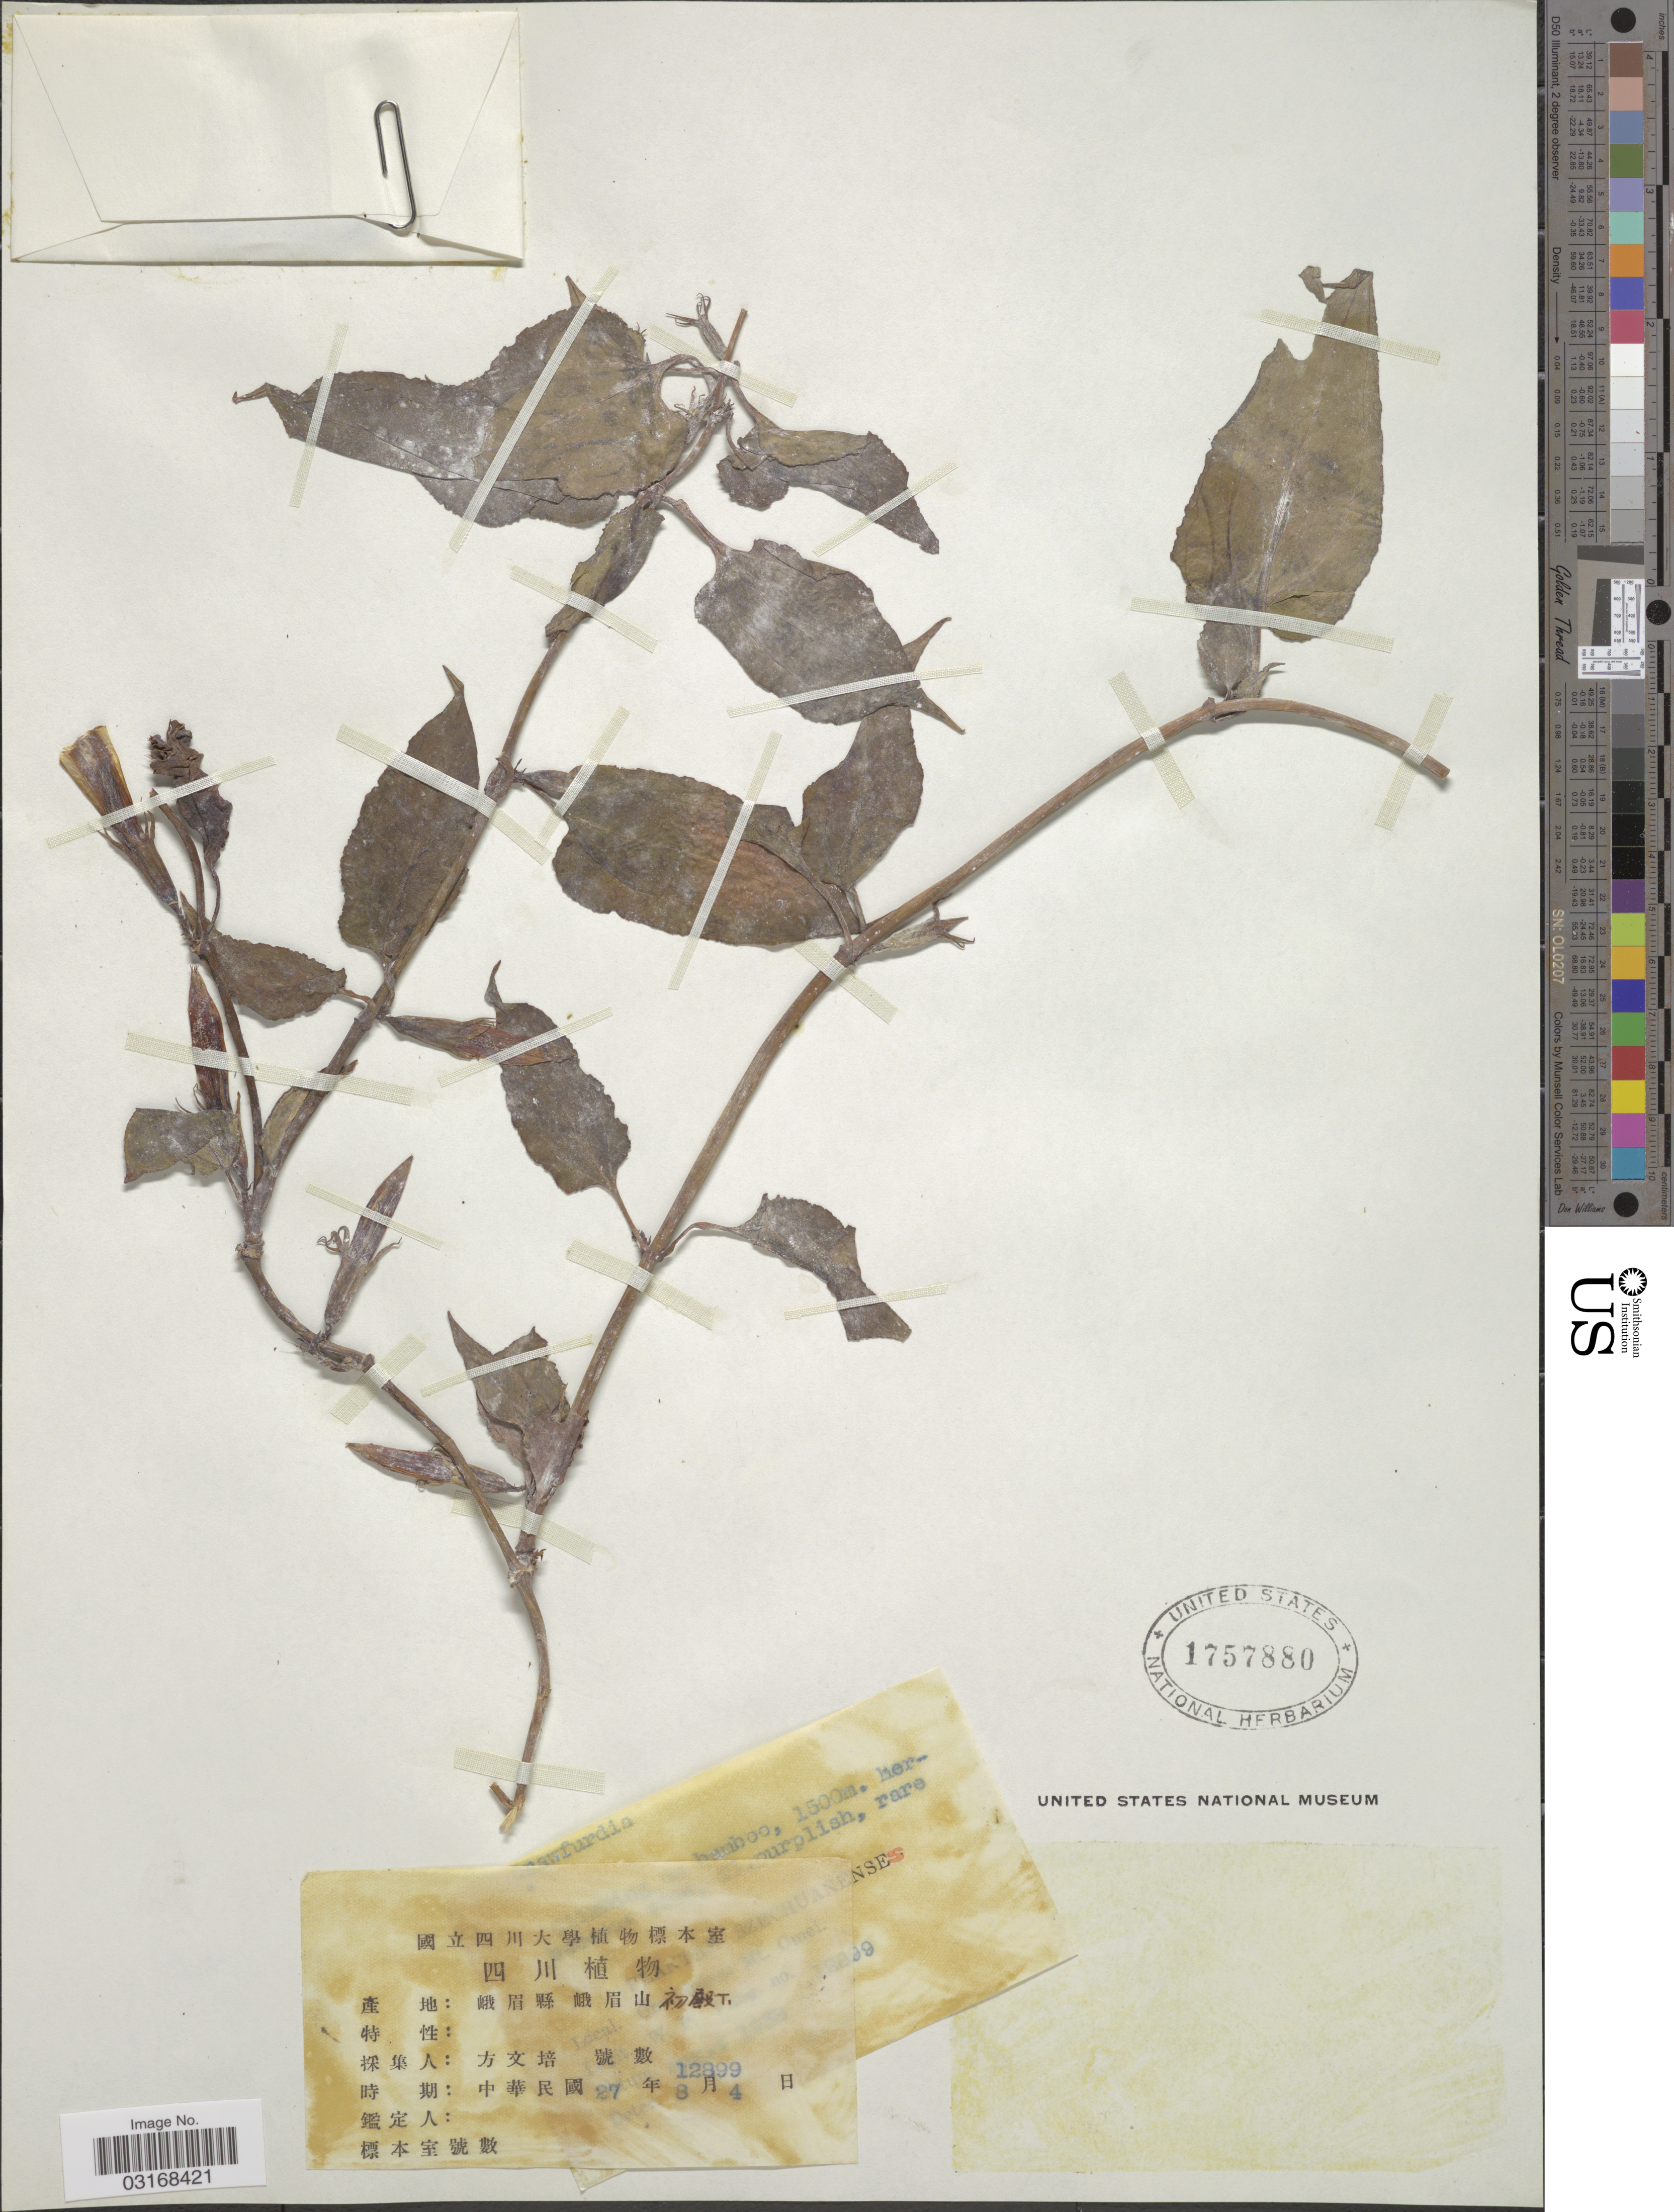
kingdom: Plantae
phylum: Tracheophyta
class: Magnoliopsida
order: Gentianales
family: Gentianaceae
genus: Crawfurdia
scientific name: Crawfurdia sp.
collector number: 12899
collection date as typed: Transcribed d/m/y: 4/8/27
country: China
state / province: Sichuan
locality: Mt. Omei.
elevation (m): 1500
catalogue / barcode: US 1757880